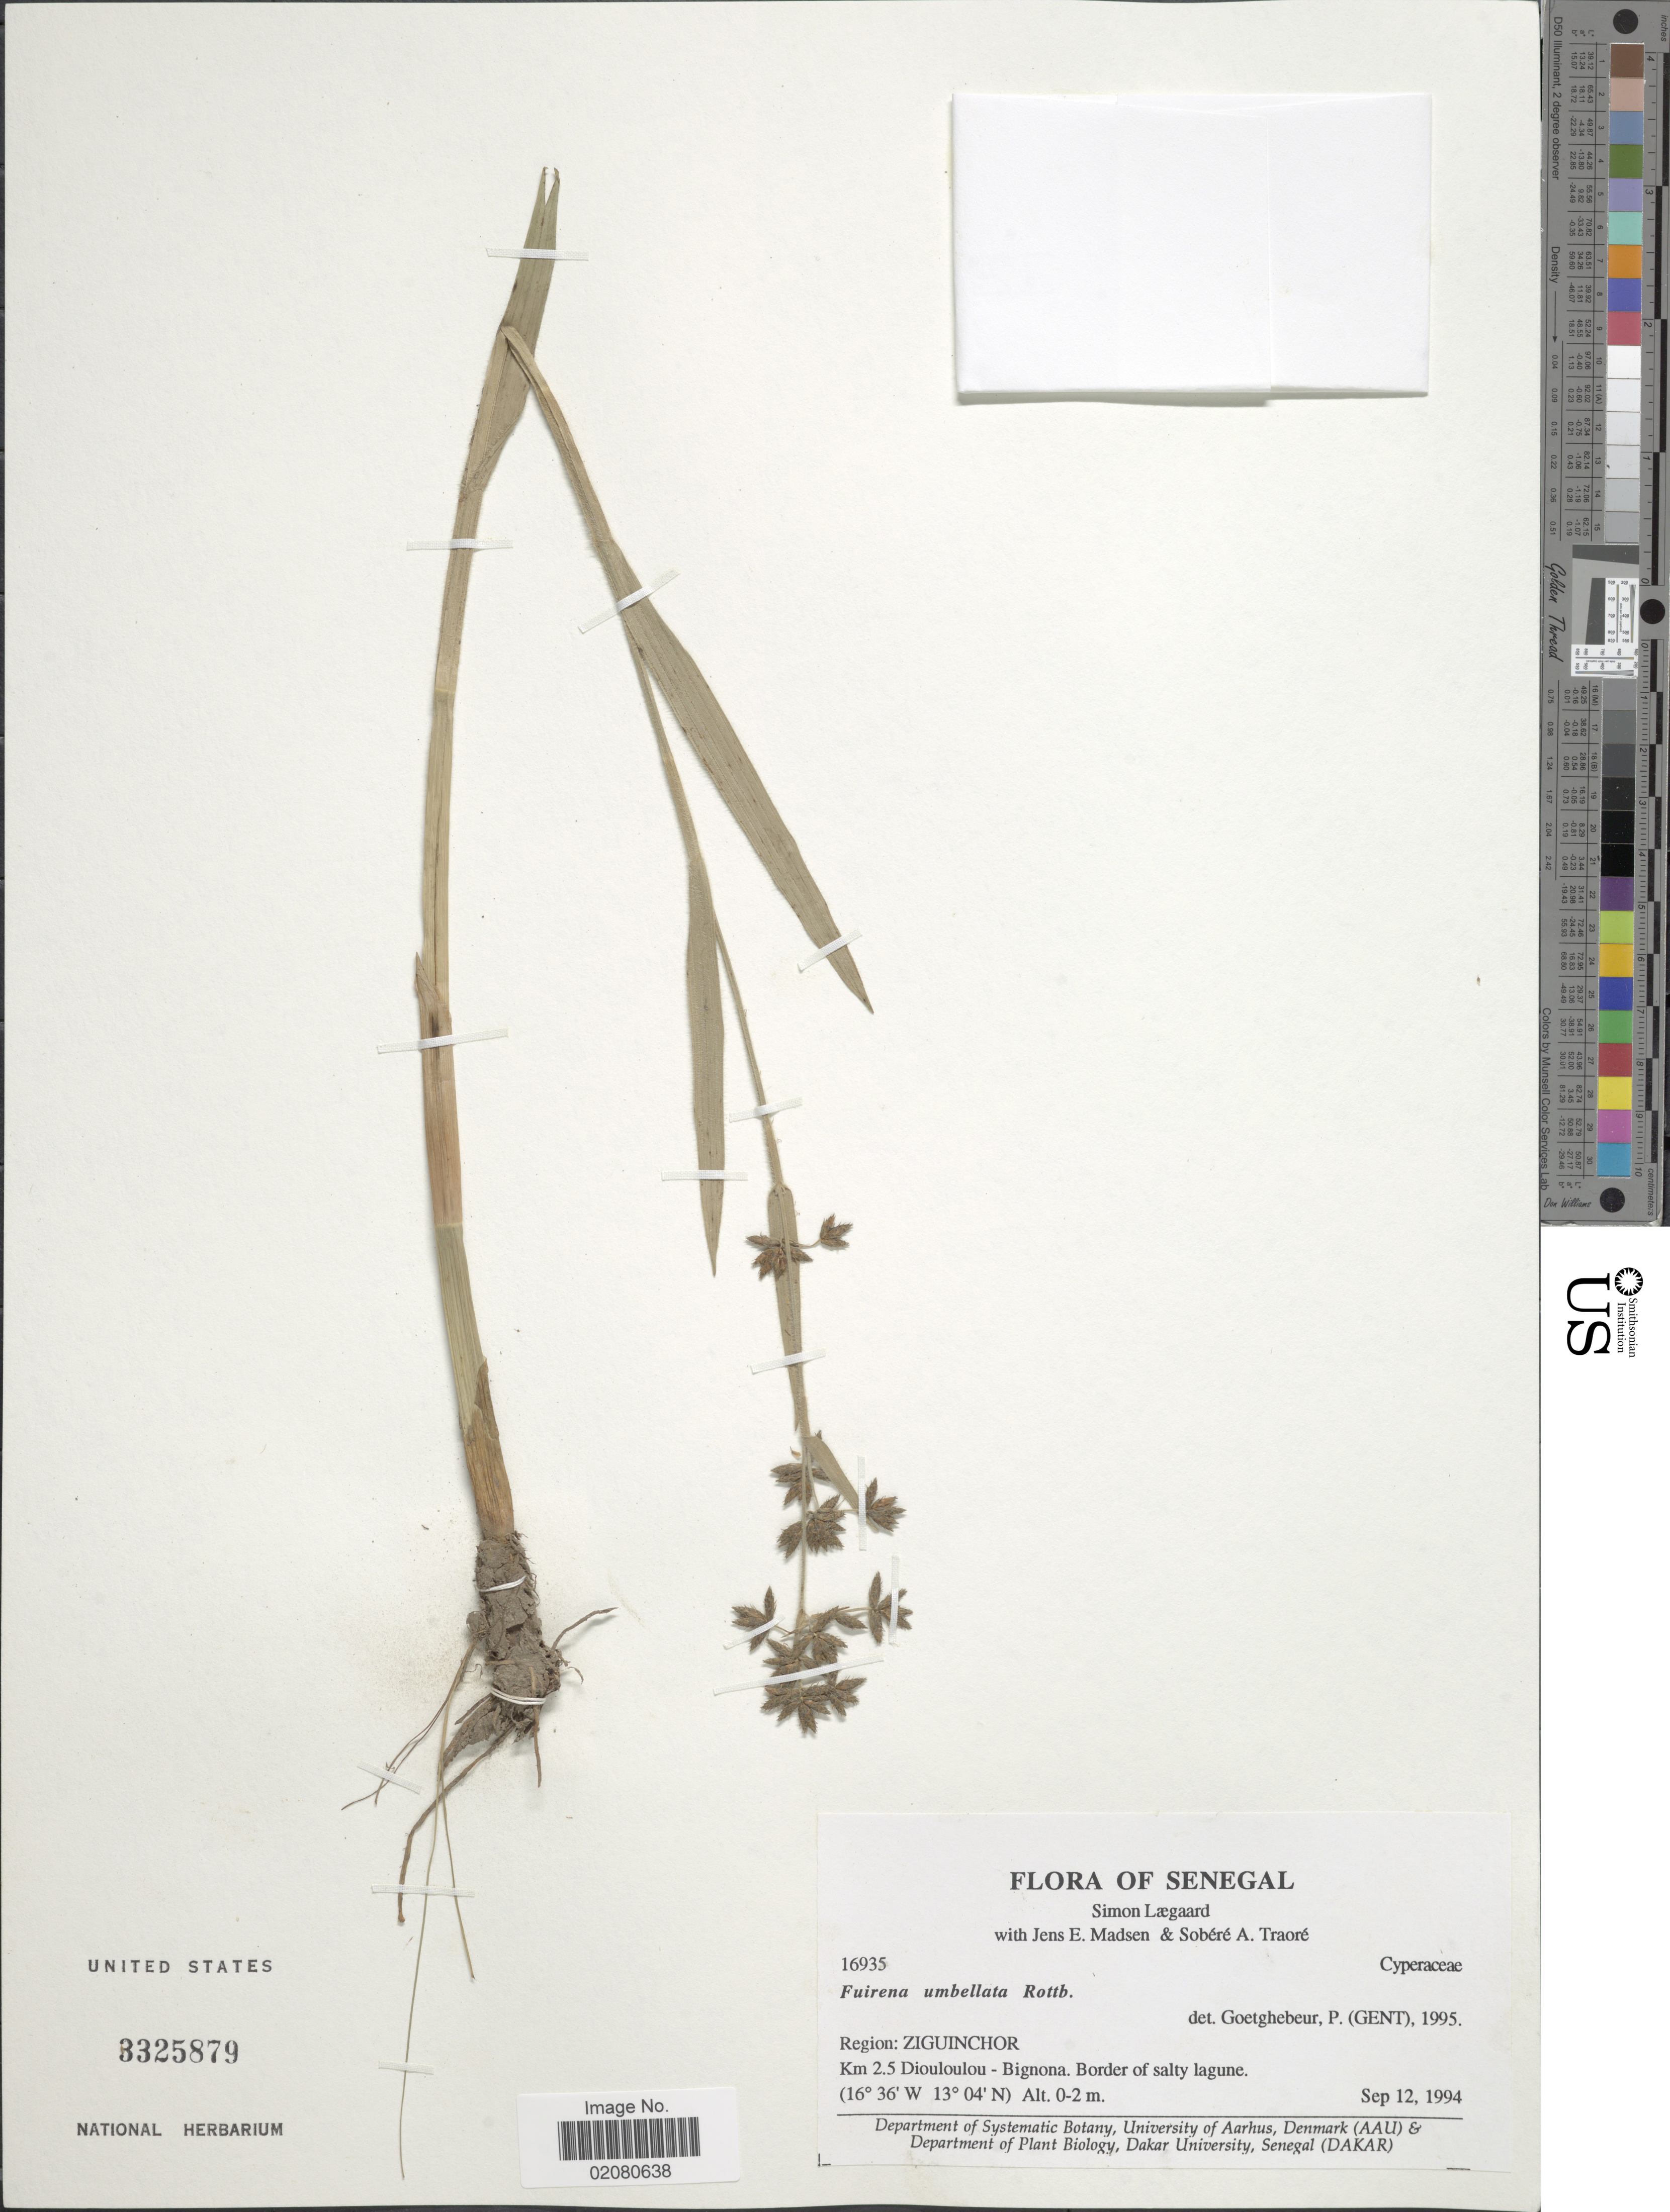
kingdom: Plantae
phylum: Tracheophyta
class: Liliopsida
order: Poales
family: Cyperaceae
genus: Fuirena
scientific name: Fuirena umbellata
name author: Rottb.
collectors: S. Lægaard, J. E. Madsen & S. Traore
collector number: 16935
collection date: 1994-09-12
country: Senegal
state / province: Ziguinchor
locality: Senegal, Region Ziguinchor, Km 2.5 Diouloulou - Bignona. Border of salty lagune.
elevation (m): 0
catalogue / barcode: US 3325879